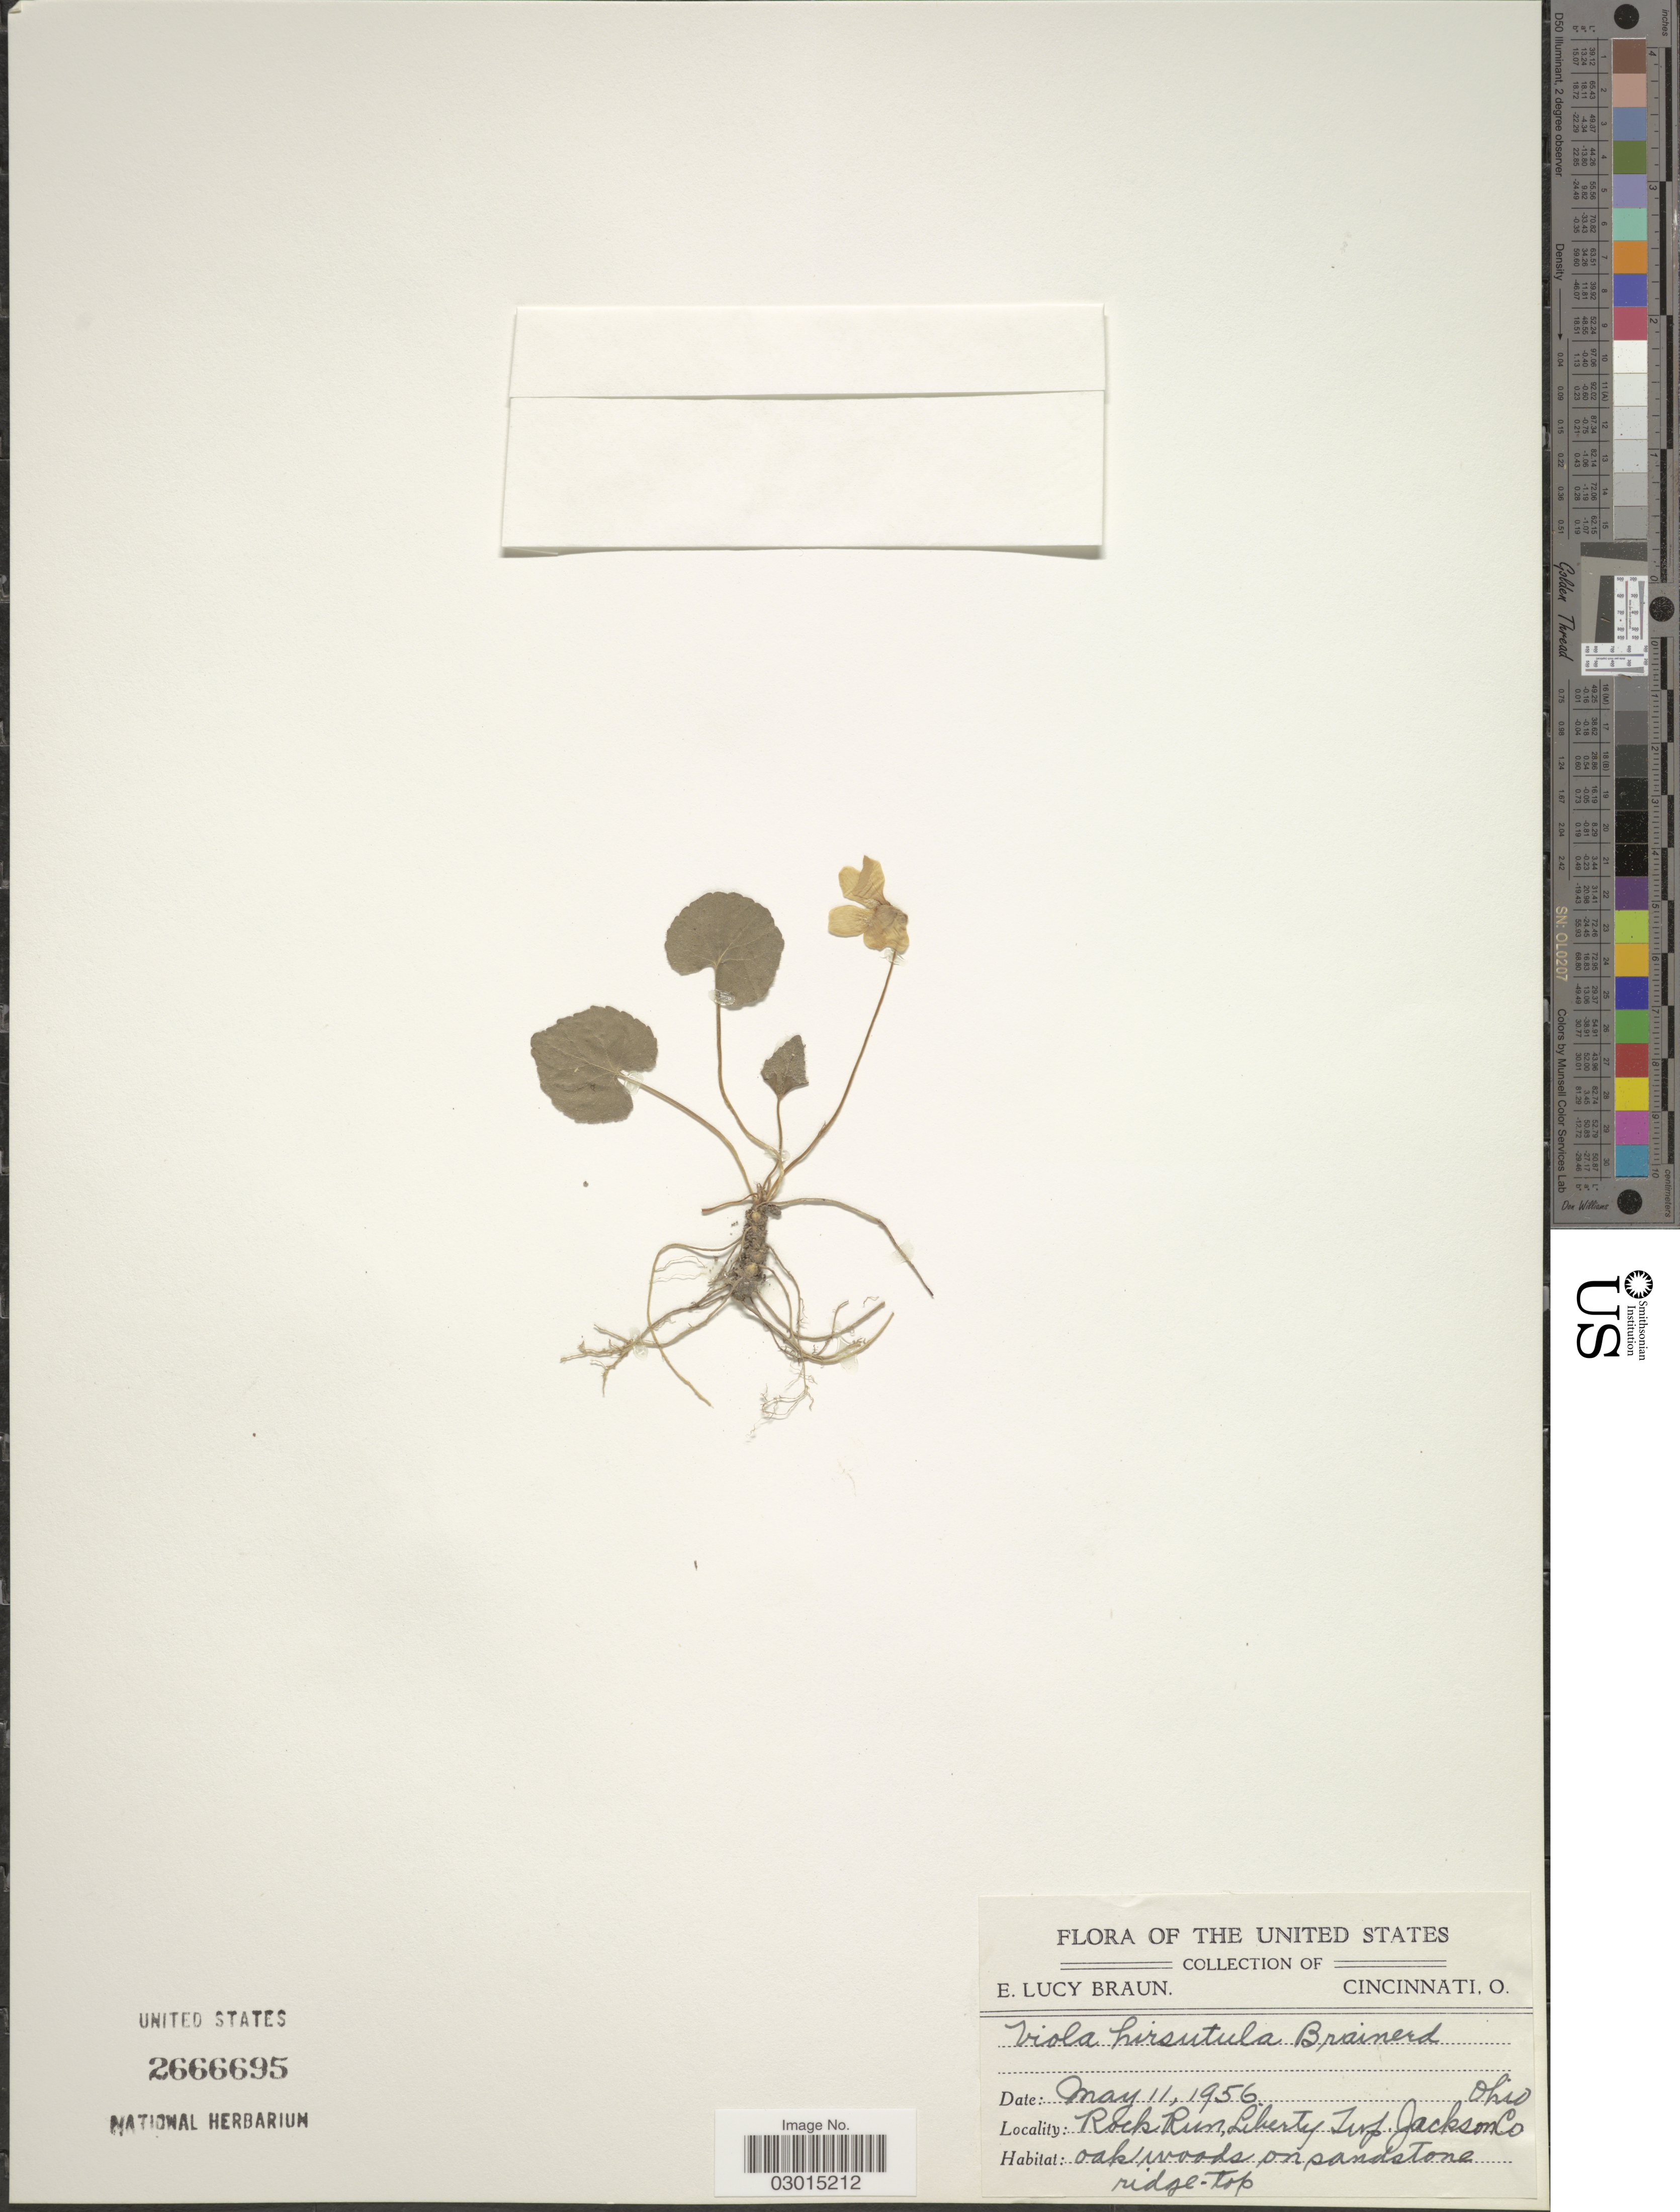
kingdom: Plantae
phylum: Tracheophyta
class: Magnoliopsida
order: Malpighiales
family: Violaceae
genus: Viola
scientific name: Viola hirsutula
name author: Brainerd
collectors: E. L. Braun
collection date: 1956-05-11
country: United States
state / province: Ohio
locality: Rock Run, Liberty Twp. Jackson Co.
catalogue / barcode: US 2666695